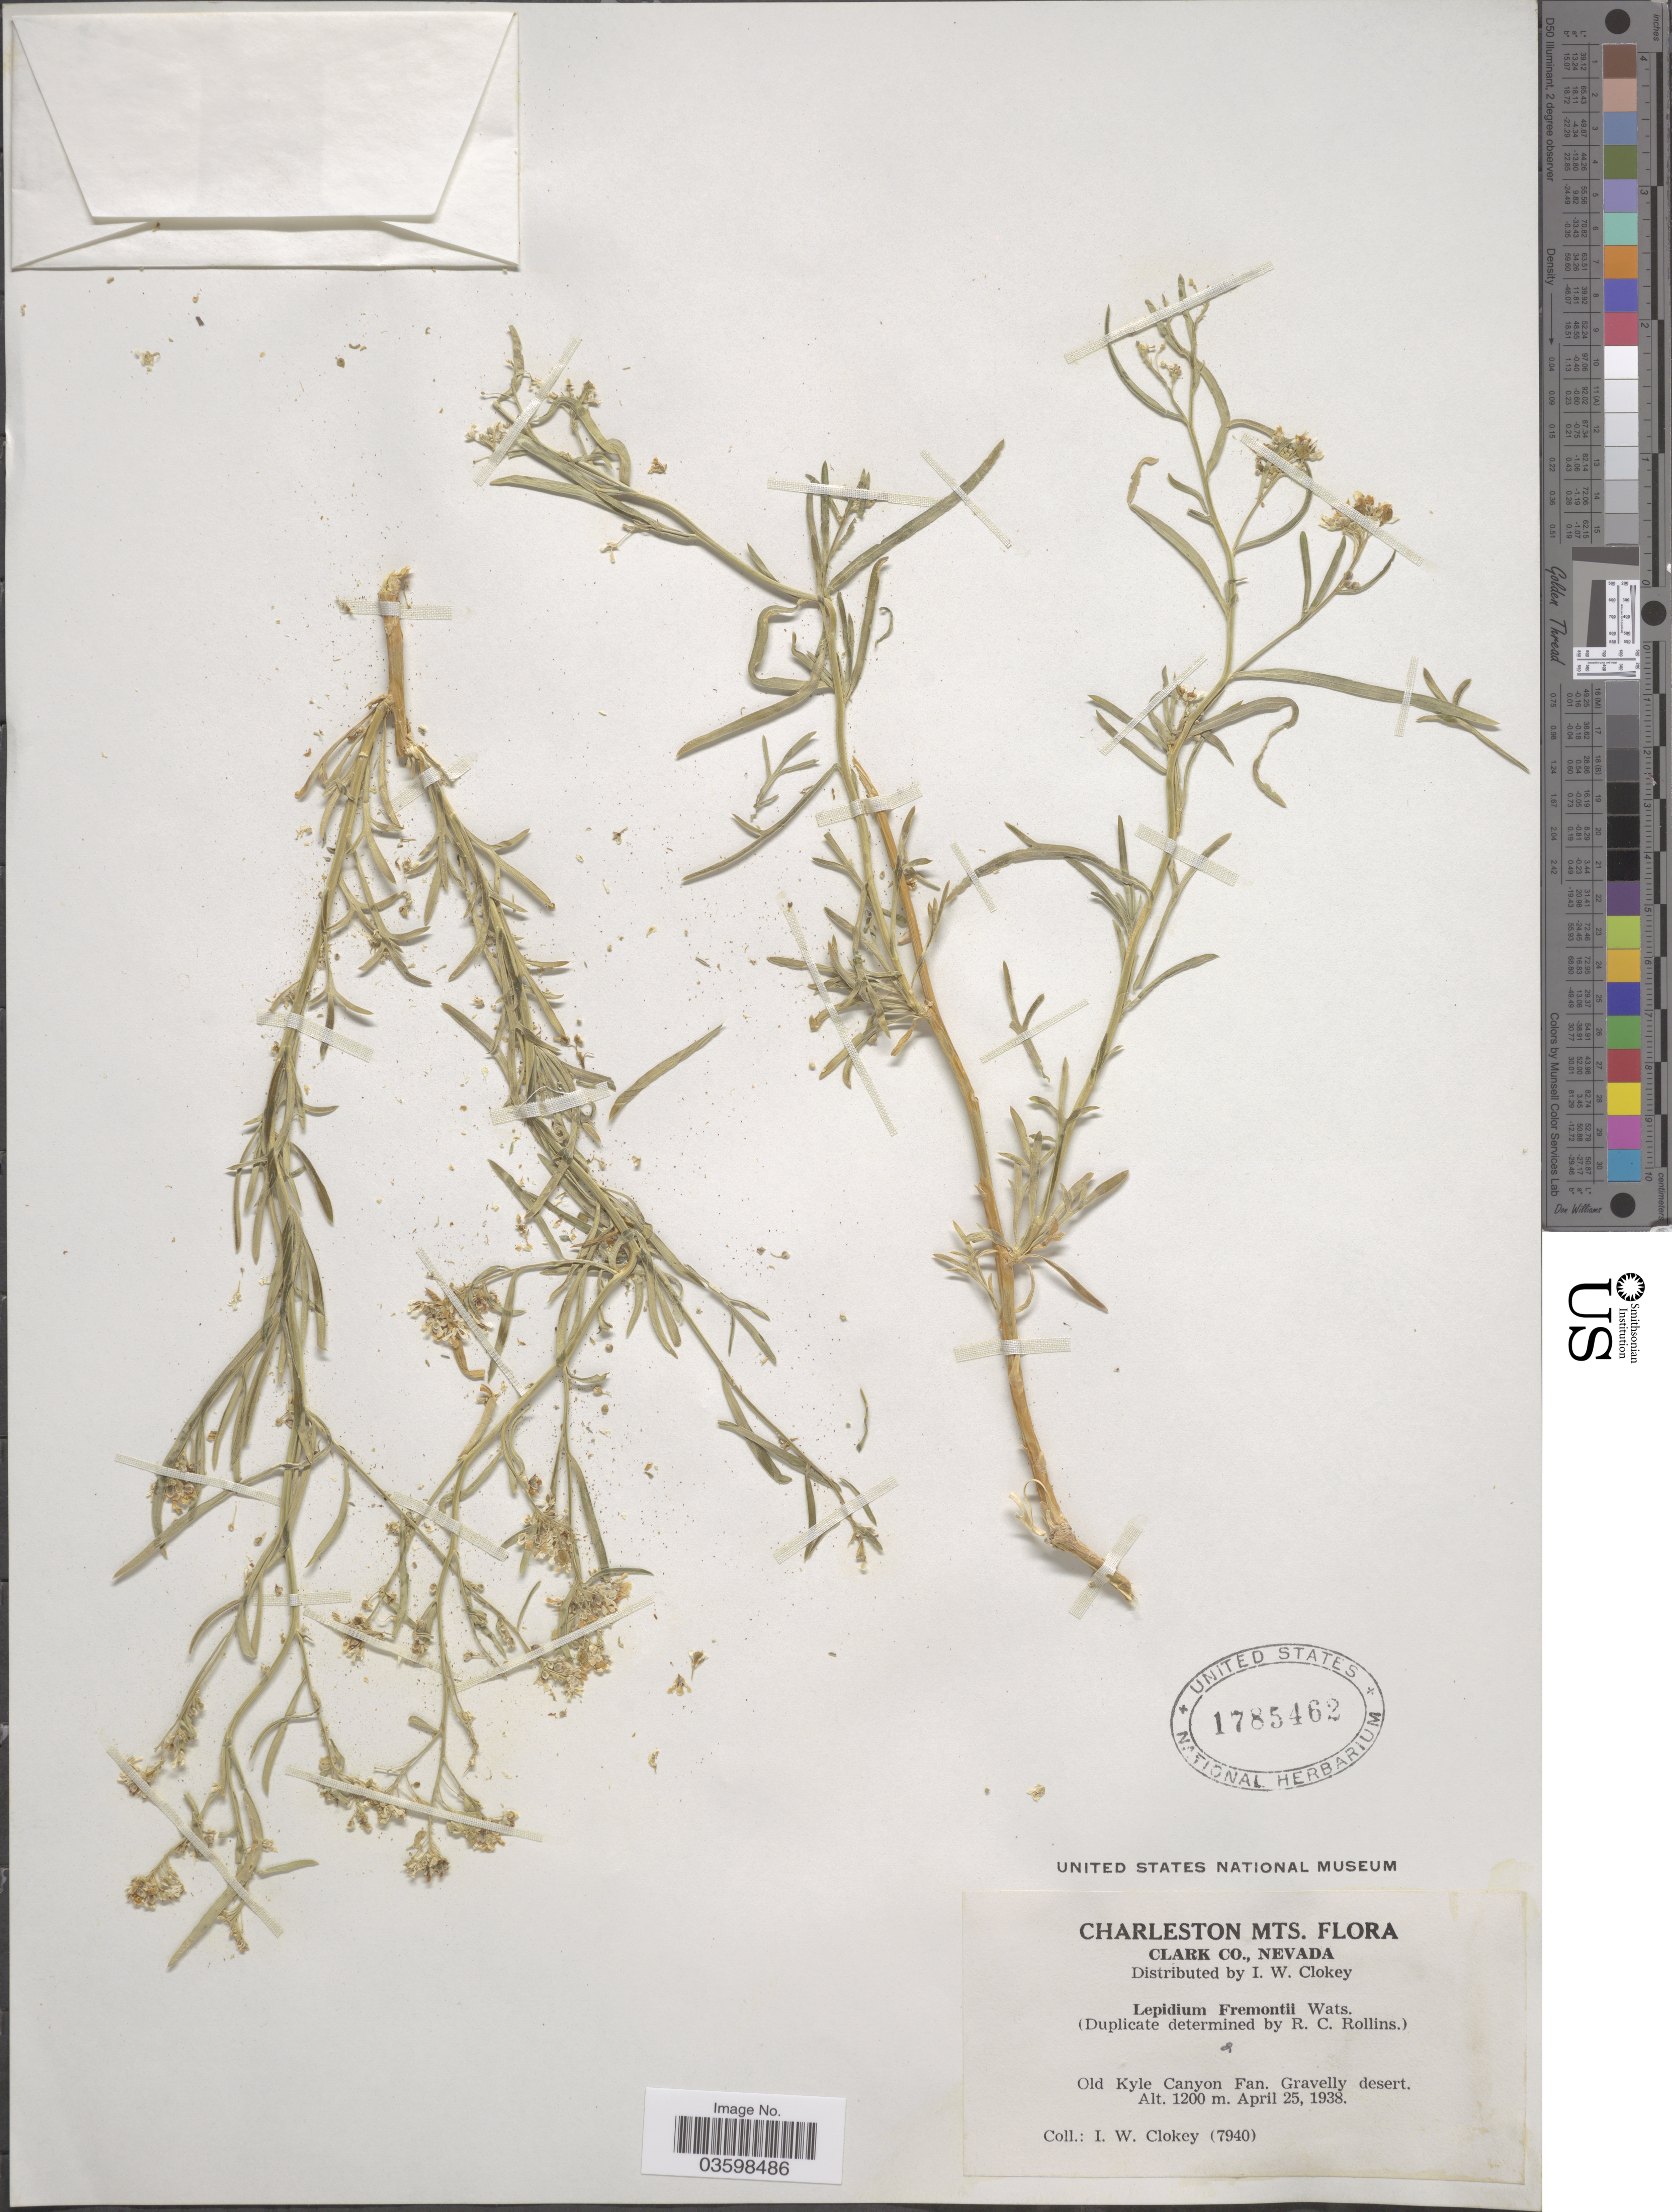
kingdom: Plantae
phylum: Tracheophyta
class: Magnoliopsida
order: Brassicales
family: Brassicaceae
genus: Lepidium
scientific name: Lepidium fremontii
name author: S. Watson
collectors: I. W. Clokey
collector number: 7940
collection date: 1938-04-25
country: United States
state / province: Nevada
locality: Charleston Mts. Clark Co. Old Kyle Canyon Fan.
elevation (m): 1200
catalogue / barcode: US 1785462